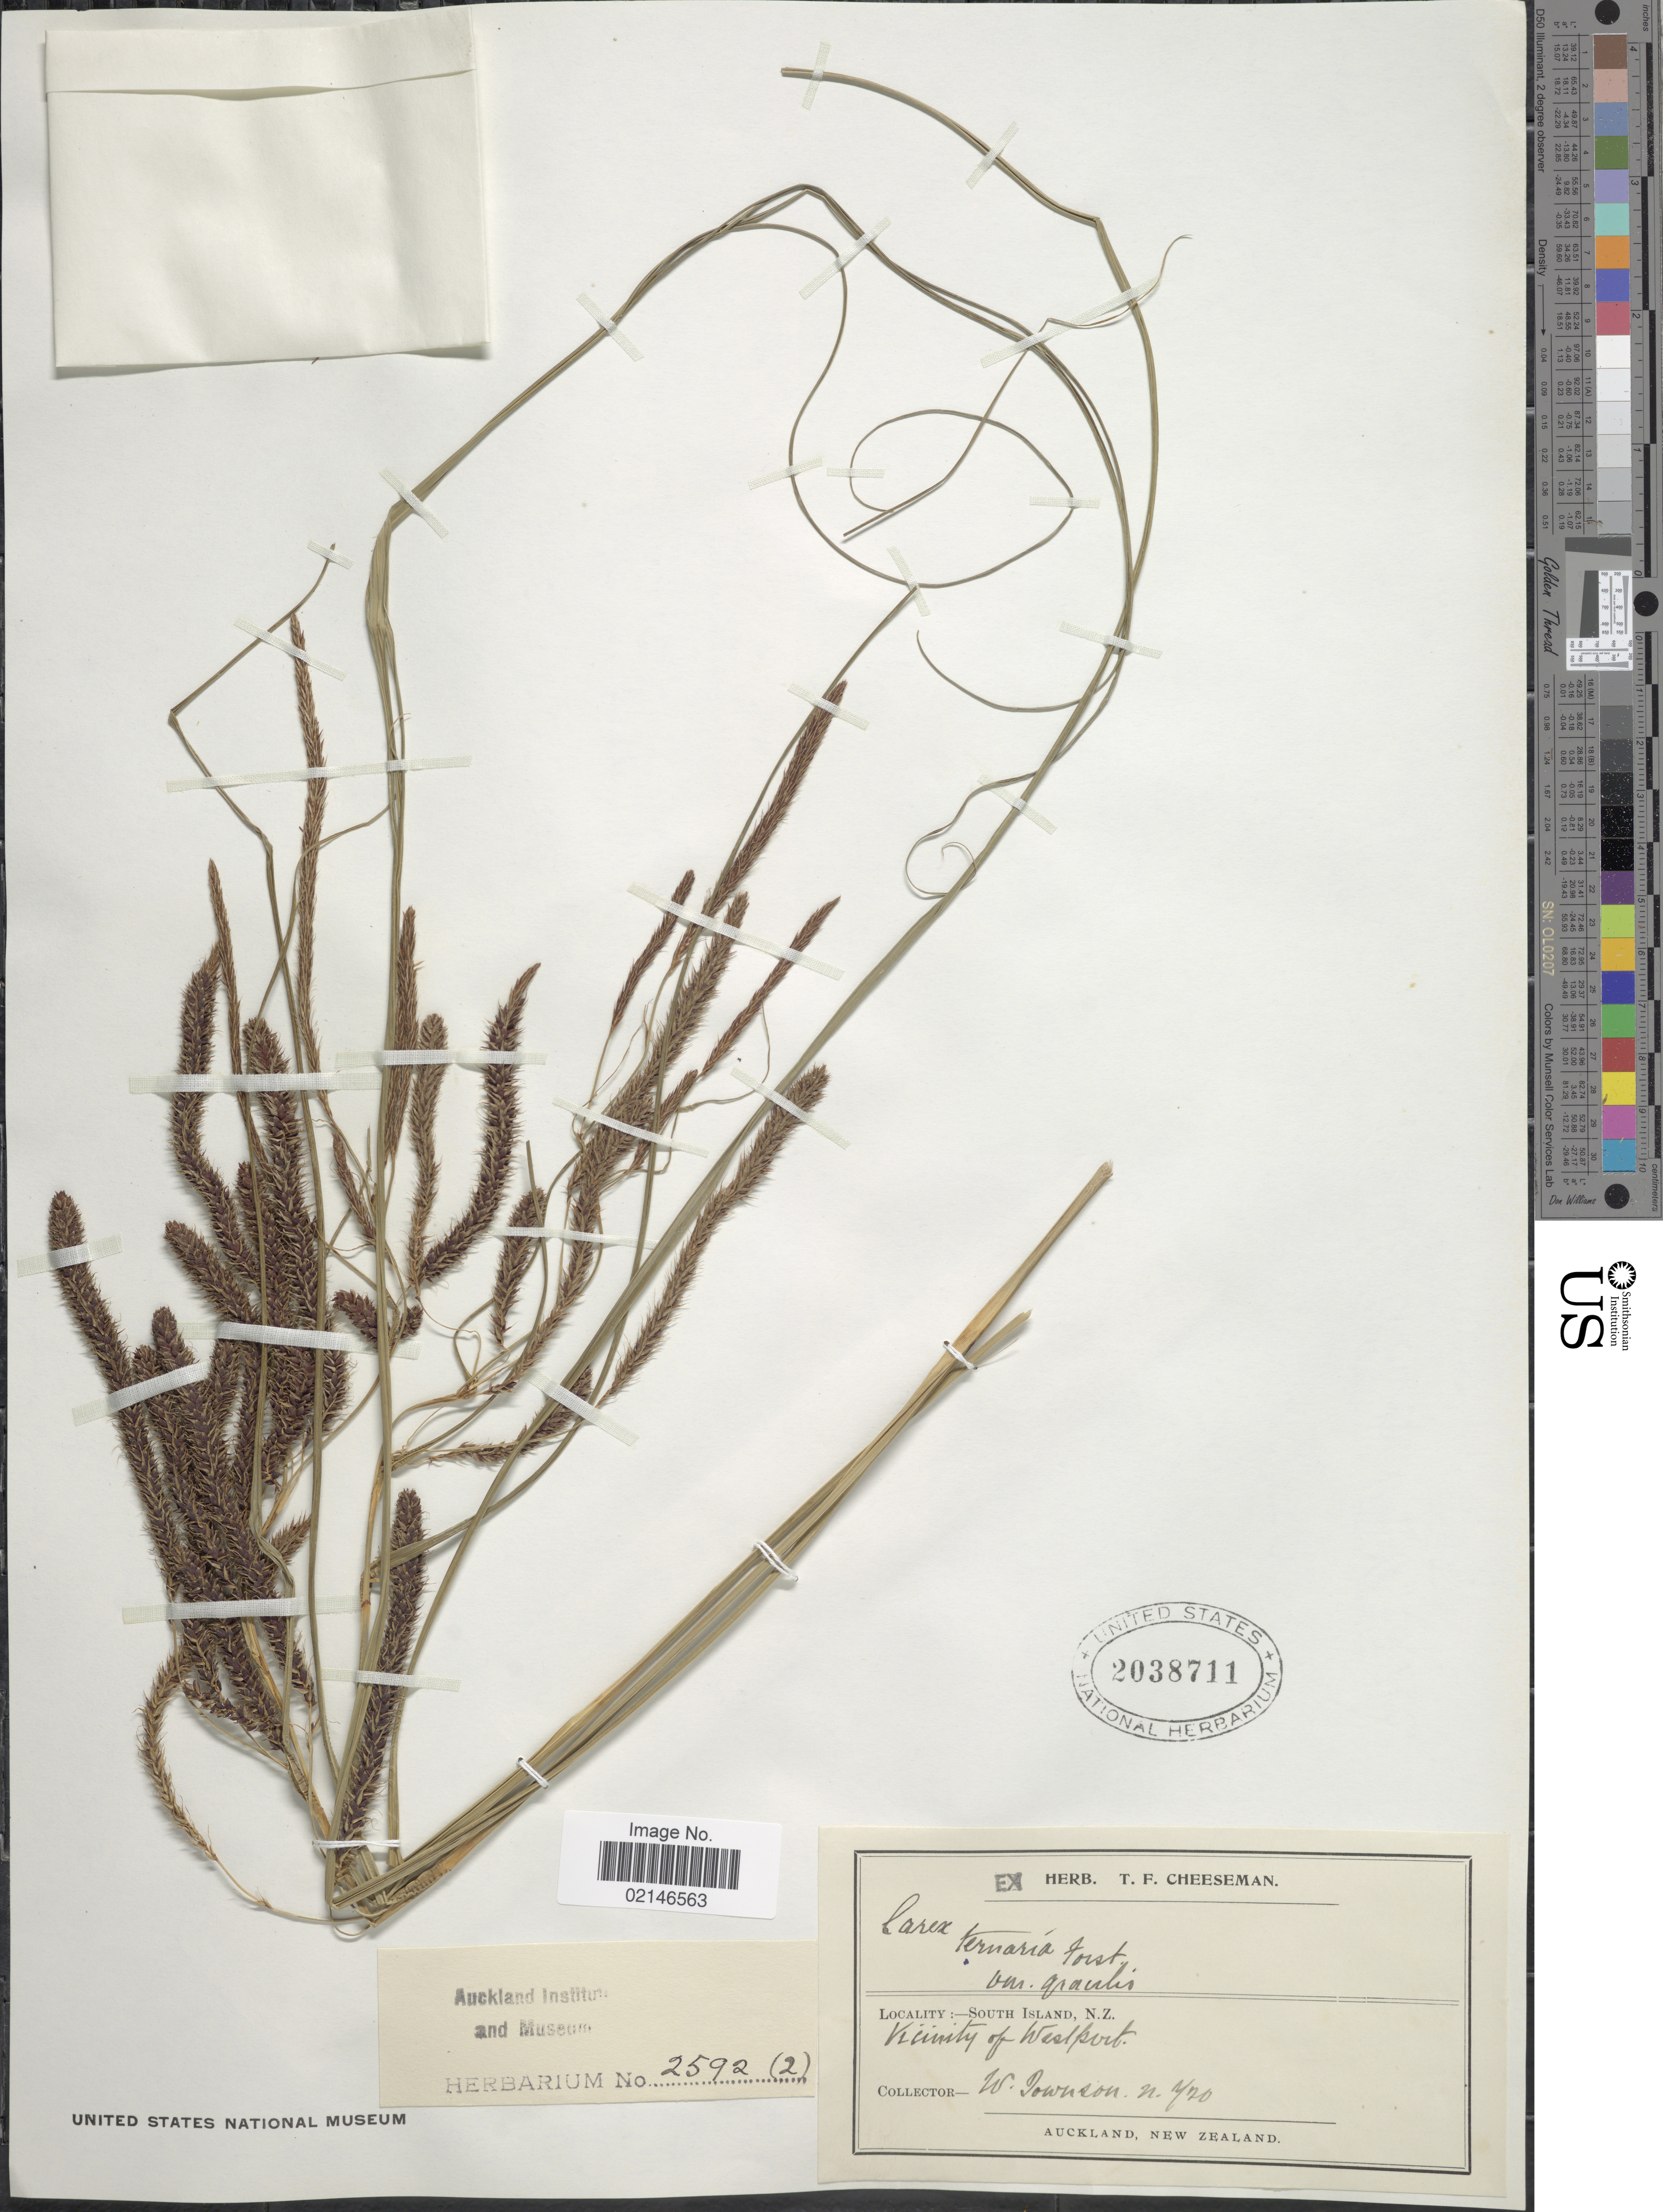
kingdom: Plantae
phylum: Tracheophyta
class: Liliopsida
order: Poales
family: Cyperaceae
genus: Carex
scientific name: Carex geminata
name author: Schkuhr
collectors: W. Townson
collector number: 720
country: New Zealand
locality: South Island, Vicinity of Westport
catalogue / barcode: US 2038711